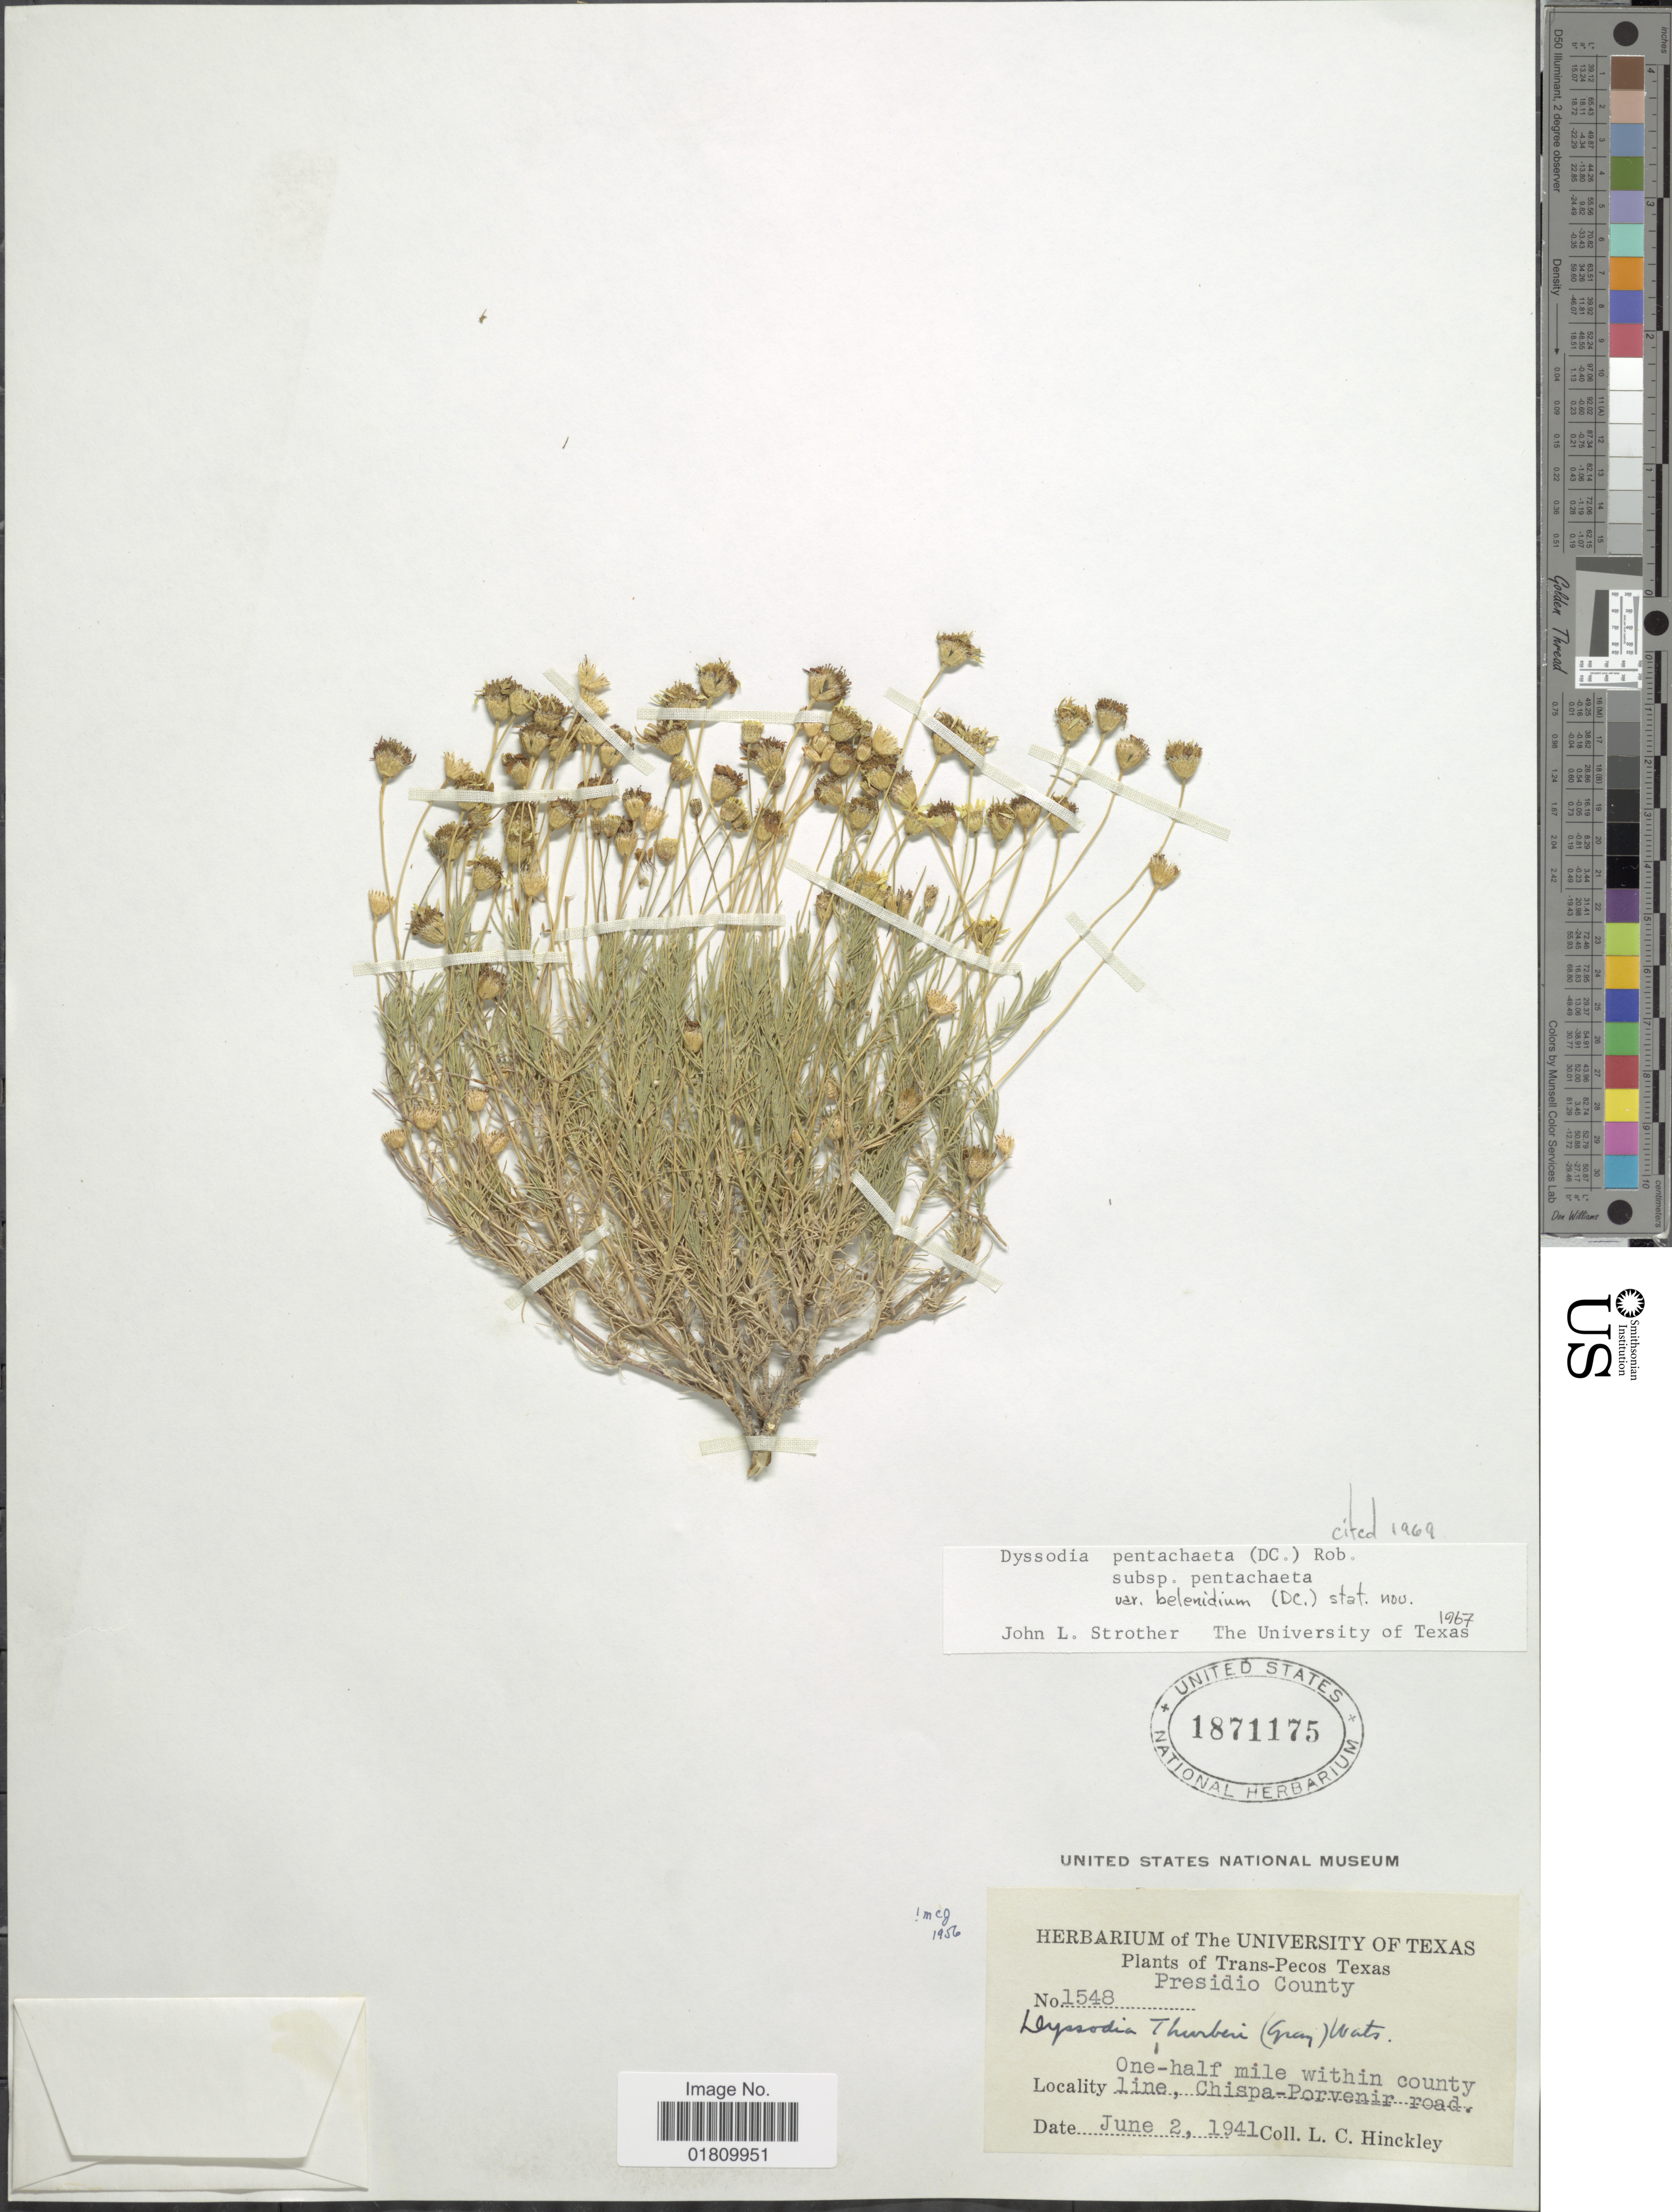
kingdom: Plantae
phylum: Tracheophyta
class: Magnoliopsida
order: Asterales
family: Asteraceae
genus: Thymophylla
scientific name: Thymophylla pentachaeta var. belenidium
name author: (DC.) Strother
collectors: L. Hinckley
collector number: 1548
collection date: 1941-06-02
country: United States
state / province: Texas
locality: Trans-Pecos, Presidio County, one-half mile within county line, Chispa-Porvenir road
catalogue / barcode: US 1871175